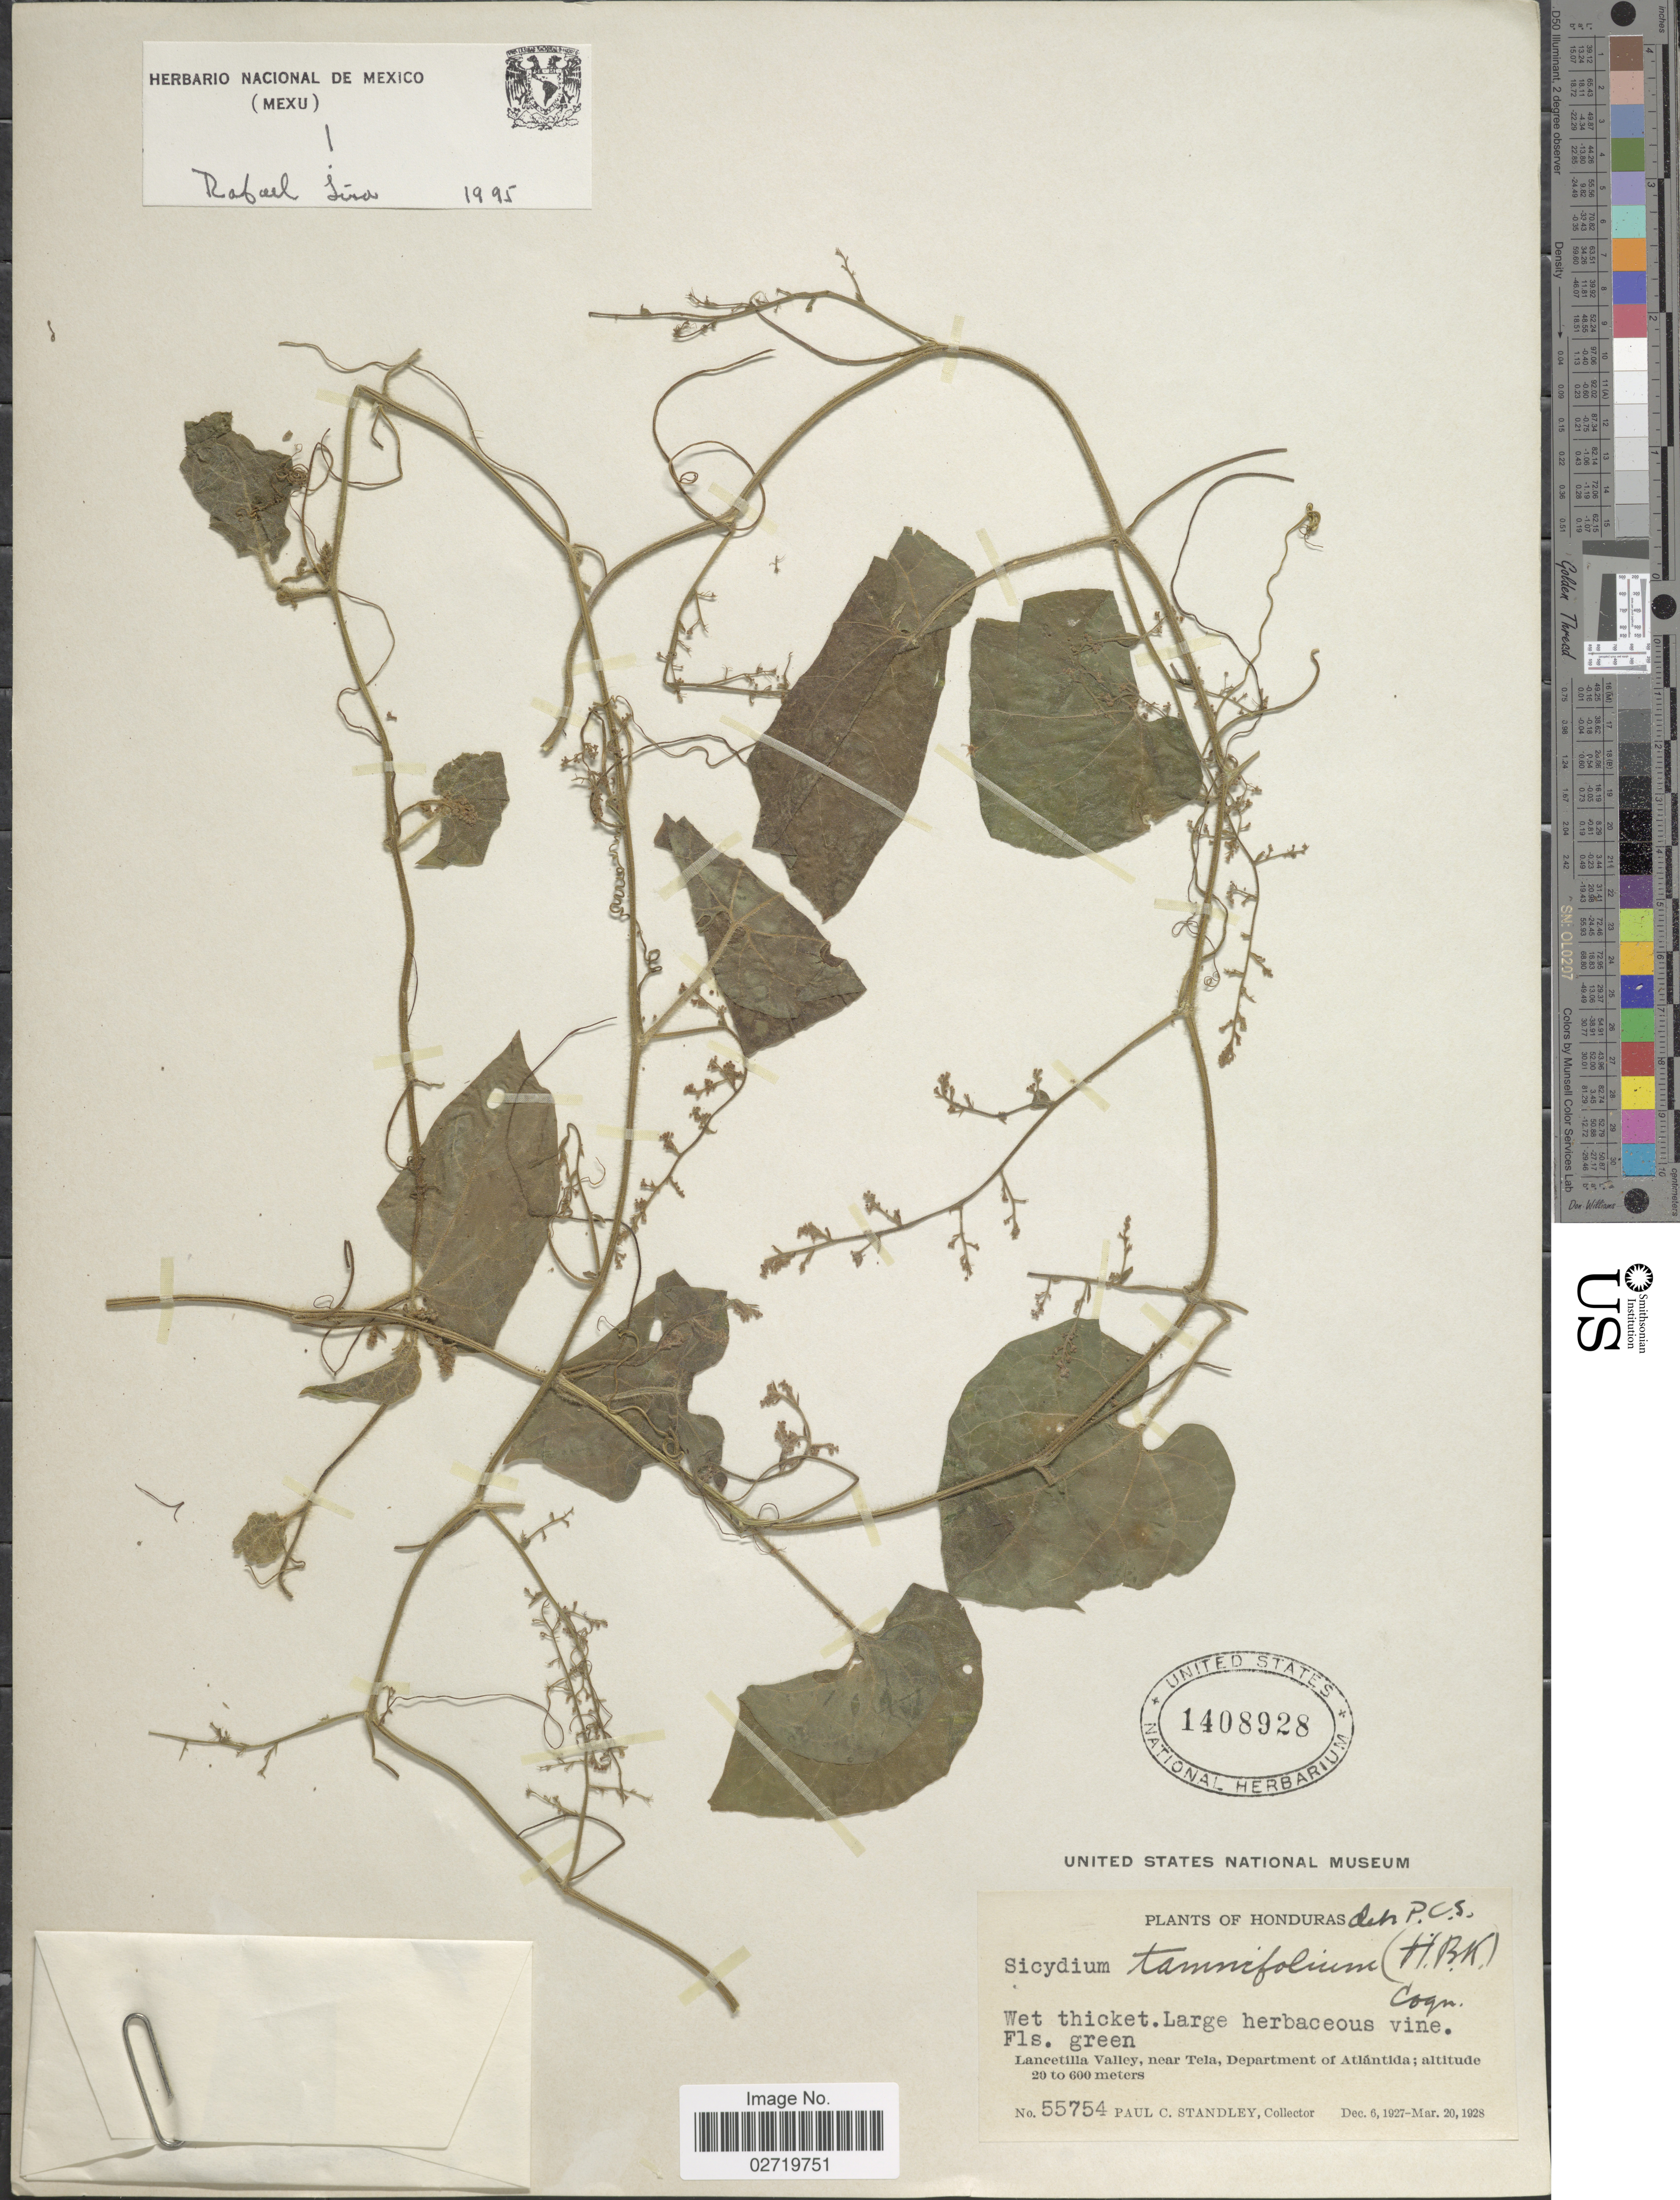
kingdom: Plantae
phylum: Tracheophyta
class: Magnoliopsida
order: Cucurbitales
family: Cucurbitaceae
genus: Sicydium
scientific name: Sicydium tamnifolium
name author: (Kunth) Cogn.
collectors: P. C. Standley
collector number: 55754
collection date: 1927-12-06/1928-03-20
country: Honduras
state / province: Atlántida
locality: Lancetilla Valley, near Tela, Department of Atlántida.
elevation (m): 20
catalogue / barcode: US 1408928